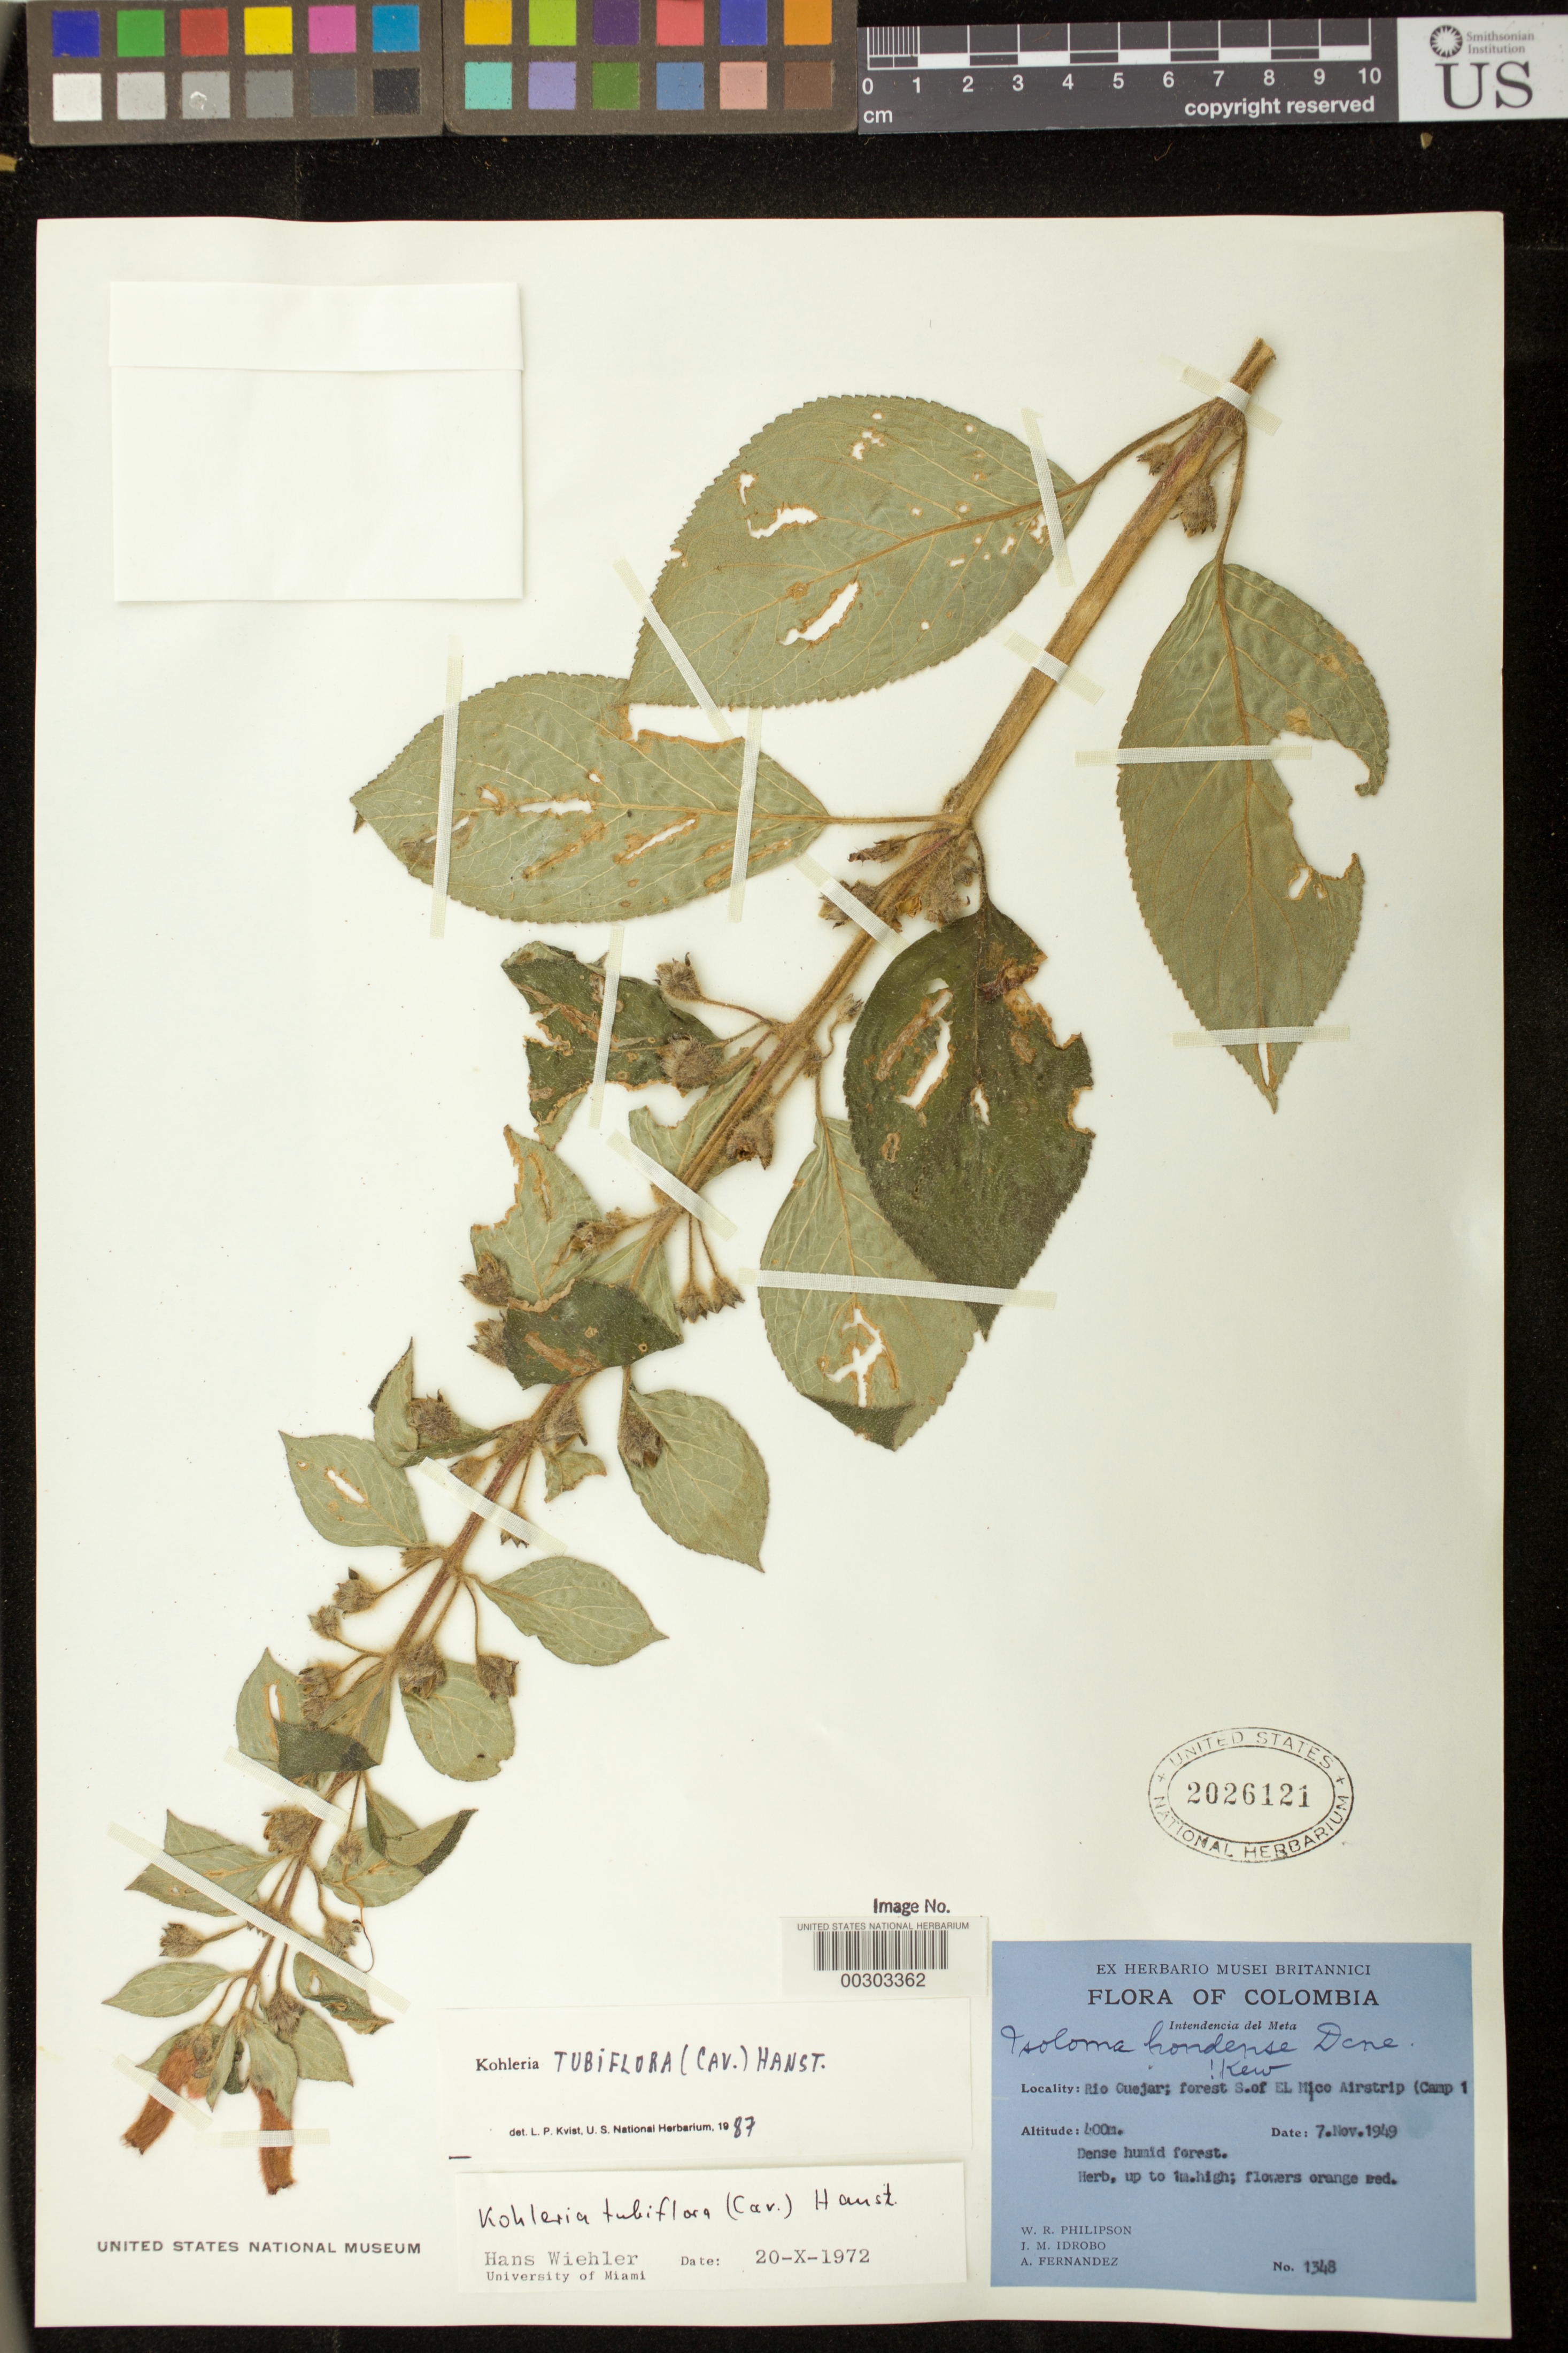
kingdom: Plantae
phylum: Tracheophyta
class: Magnoliopsida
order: Lamiales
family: Gesneriaceae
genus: Kohleria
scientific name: Kohleria tubiflora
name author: (Cav.) Hanst.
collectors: W. R. Philipson, J. M. Idrobo & A. Fernandez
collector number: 1348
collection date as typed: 07 Nov 1949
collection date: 1949-11-07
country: Colombia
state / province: Meta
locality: Rio Guejar, forest S of El Mico airstrip (camp 1)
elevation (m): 400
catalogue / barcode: US 2026121